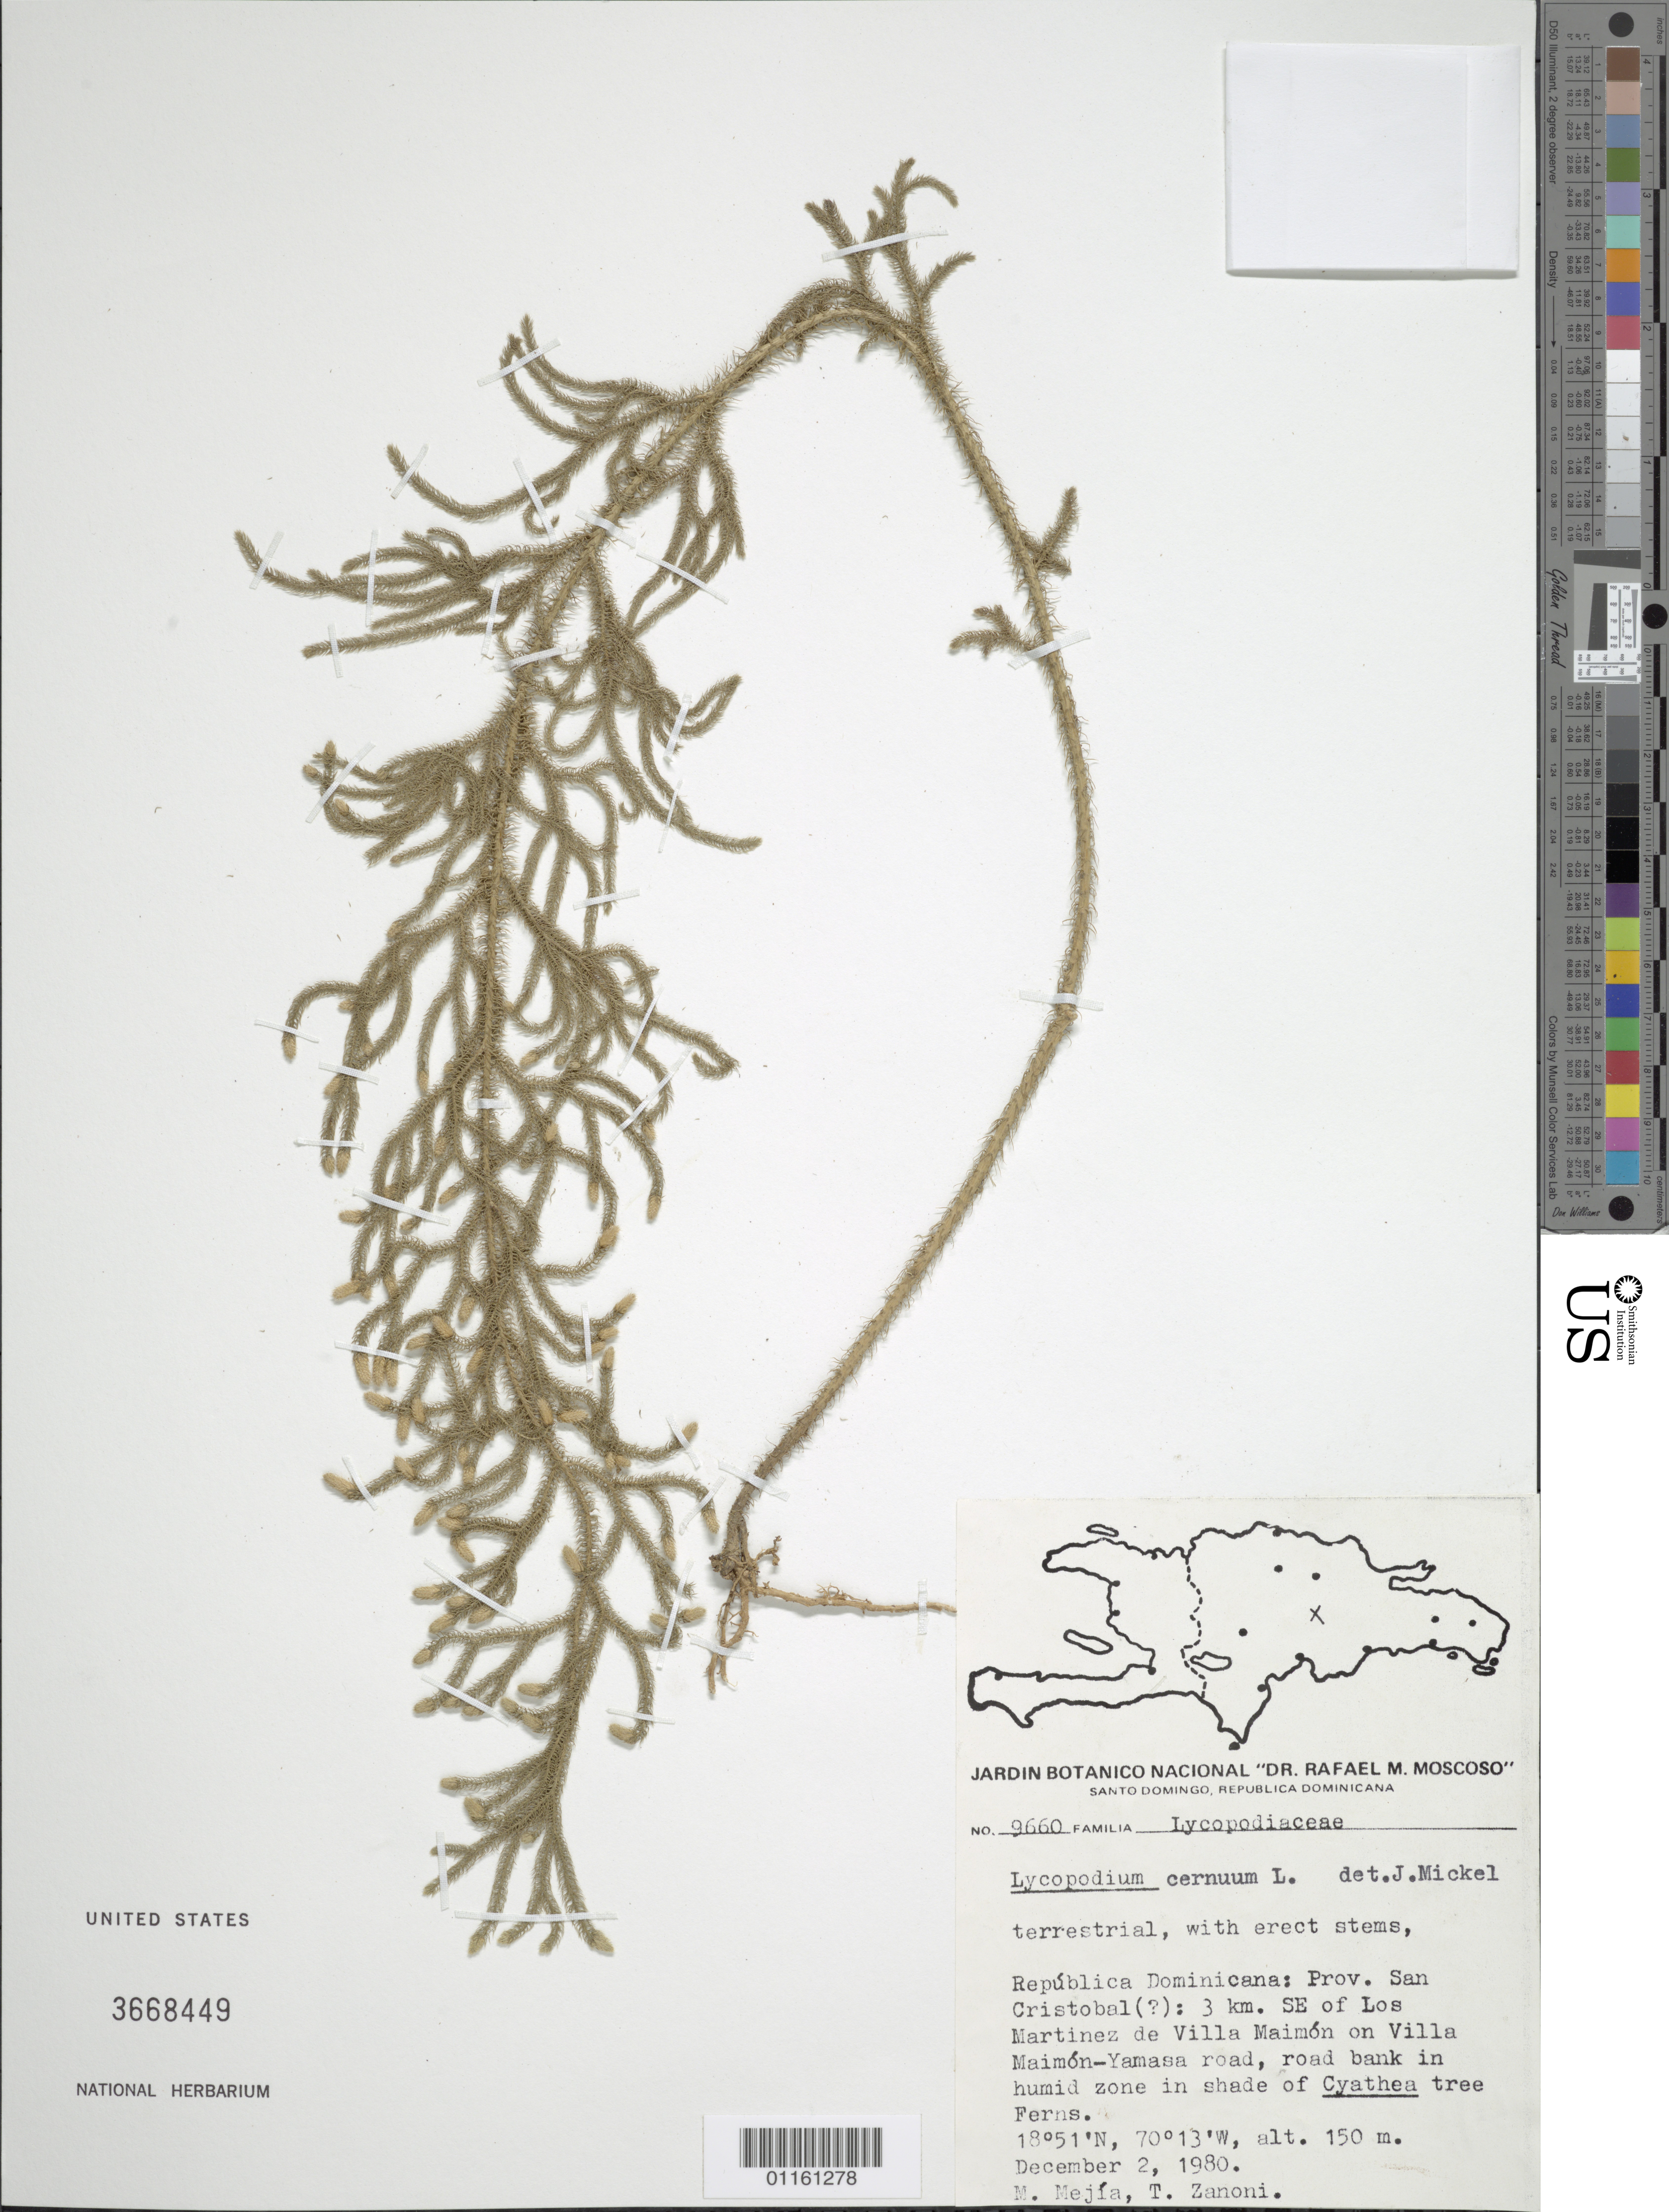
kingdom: Plantae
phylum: Tracheophyta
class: Lycopodiopsida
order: Lycopodiales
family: Lycopodiaceae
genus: Palhinhaea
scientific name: Palhinhaea cernua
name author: (L.) Vasc. & Franco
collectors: M. Mejfa & T. A. Zanoni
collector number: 9660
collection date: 1980-12-02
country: Dominican Republic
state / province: San Cristobal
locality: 3 km SE of Los Martinez de Villa Maimon on Villa Maimon - Yamasa road.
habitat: Road bank in humid zone in shade of Cyathea tree Ferns.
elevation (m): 150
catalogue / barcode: US 3668449